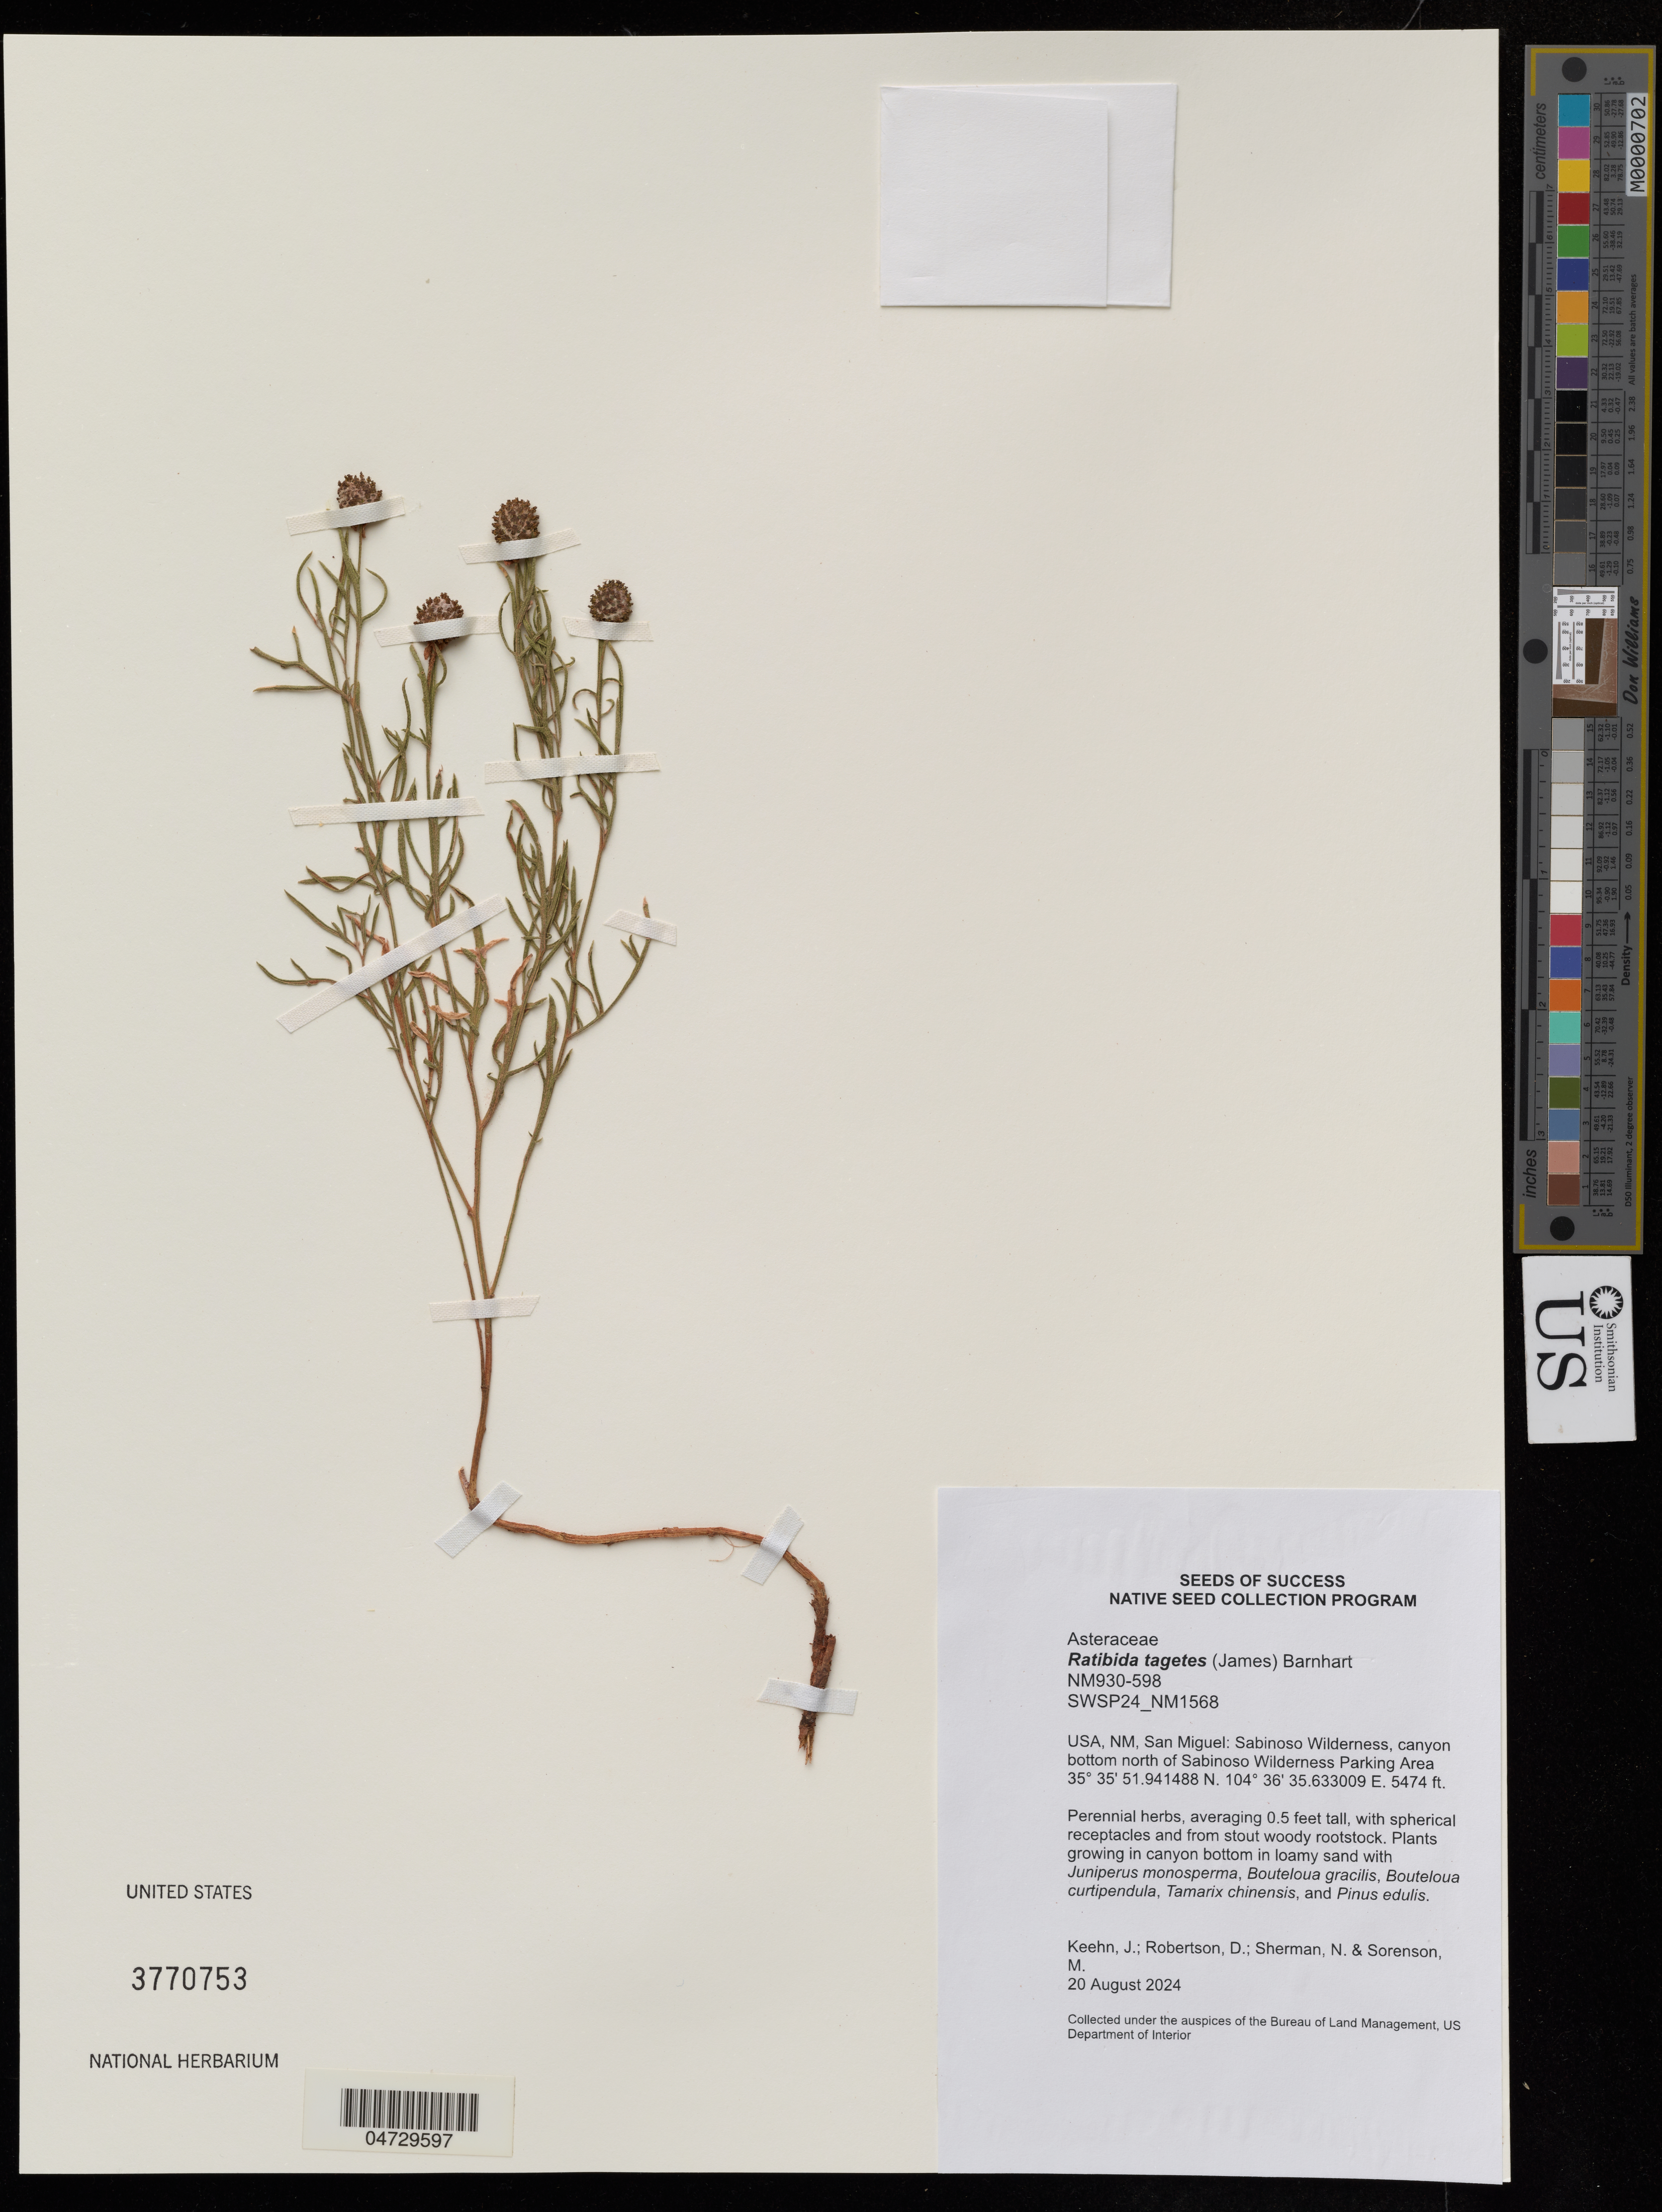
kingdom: Plantae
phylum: Tracheophyta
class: Magnoliopsida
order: Asterales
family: Asteraceae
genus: Ratibida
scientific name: Ratibida tagetes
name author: (James) Barnhart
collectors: J. Keehn, D. Robertson, N. Sherman & M. Sorenson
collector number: SWSP24_NM1568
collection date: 2024-08-20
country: United States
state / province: New Mexico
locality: San Miguel: Sabinoso Wilderness, canyon bottom north of Sabinoso Wilderness Parking Area.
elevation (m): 1668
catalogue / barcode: US 3770753